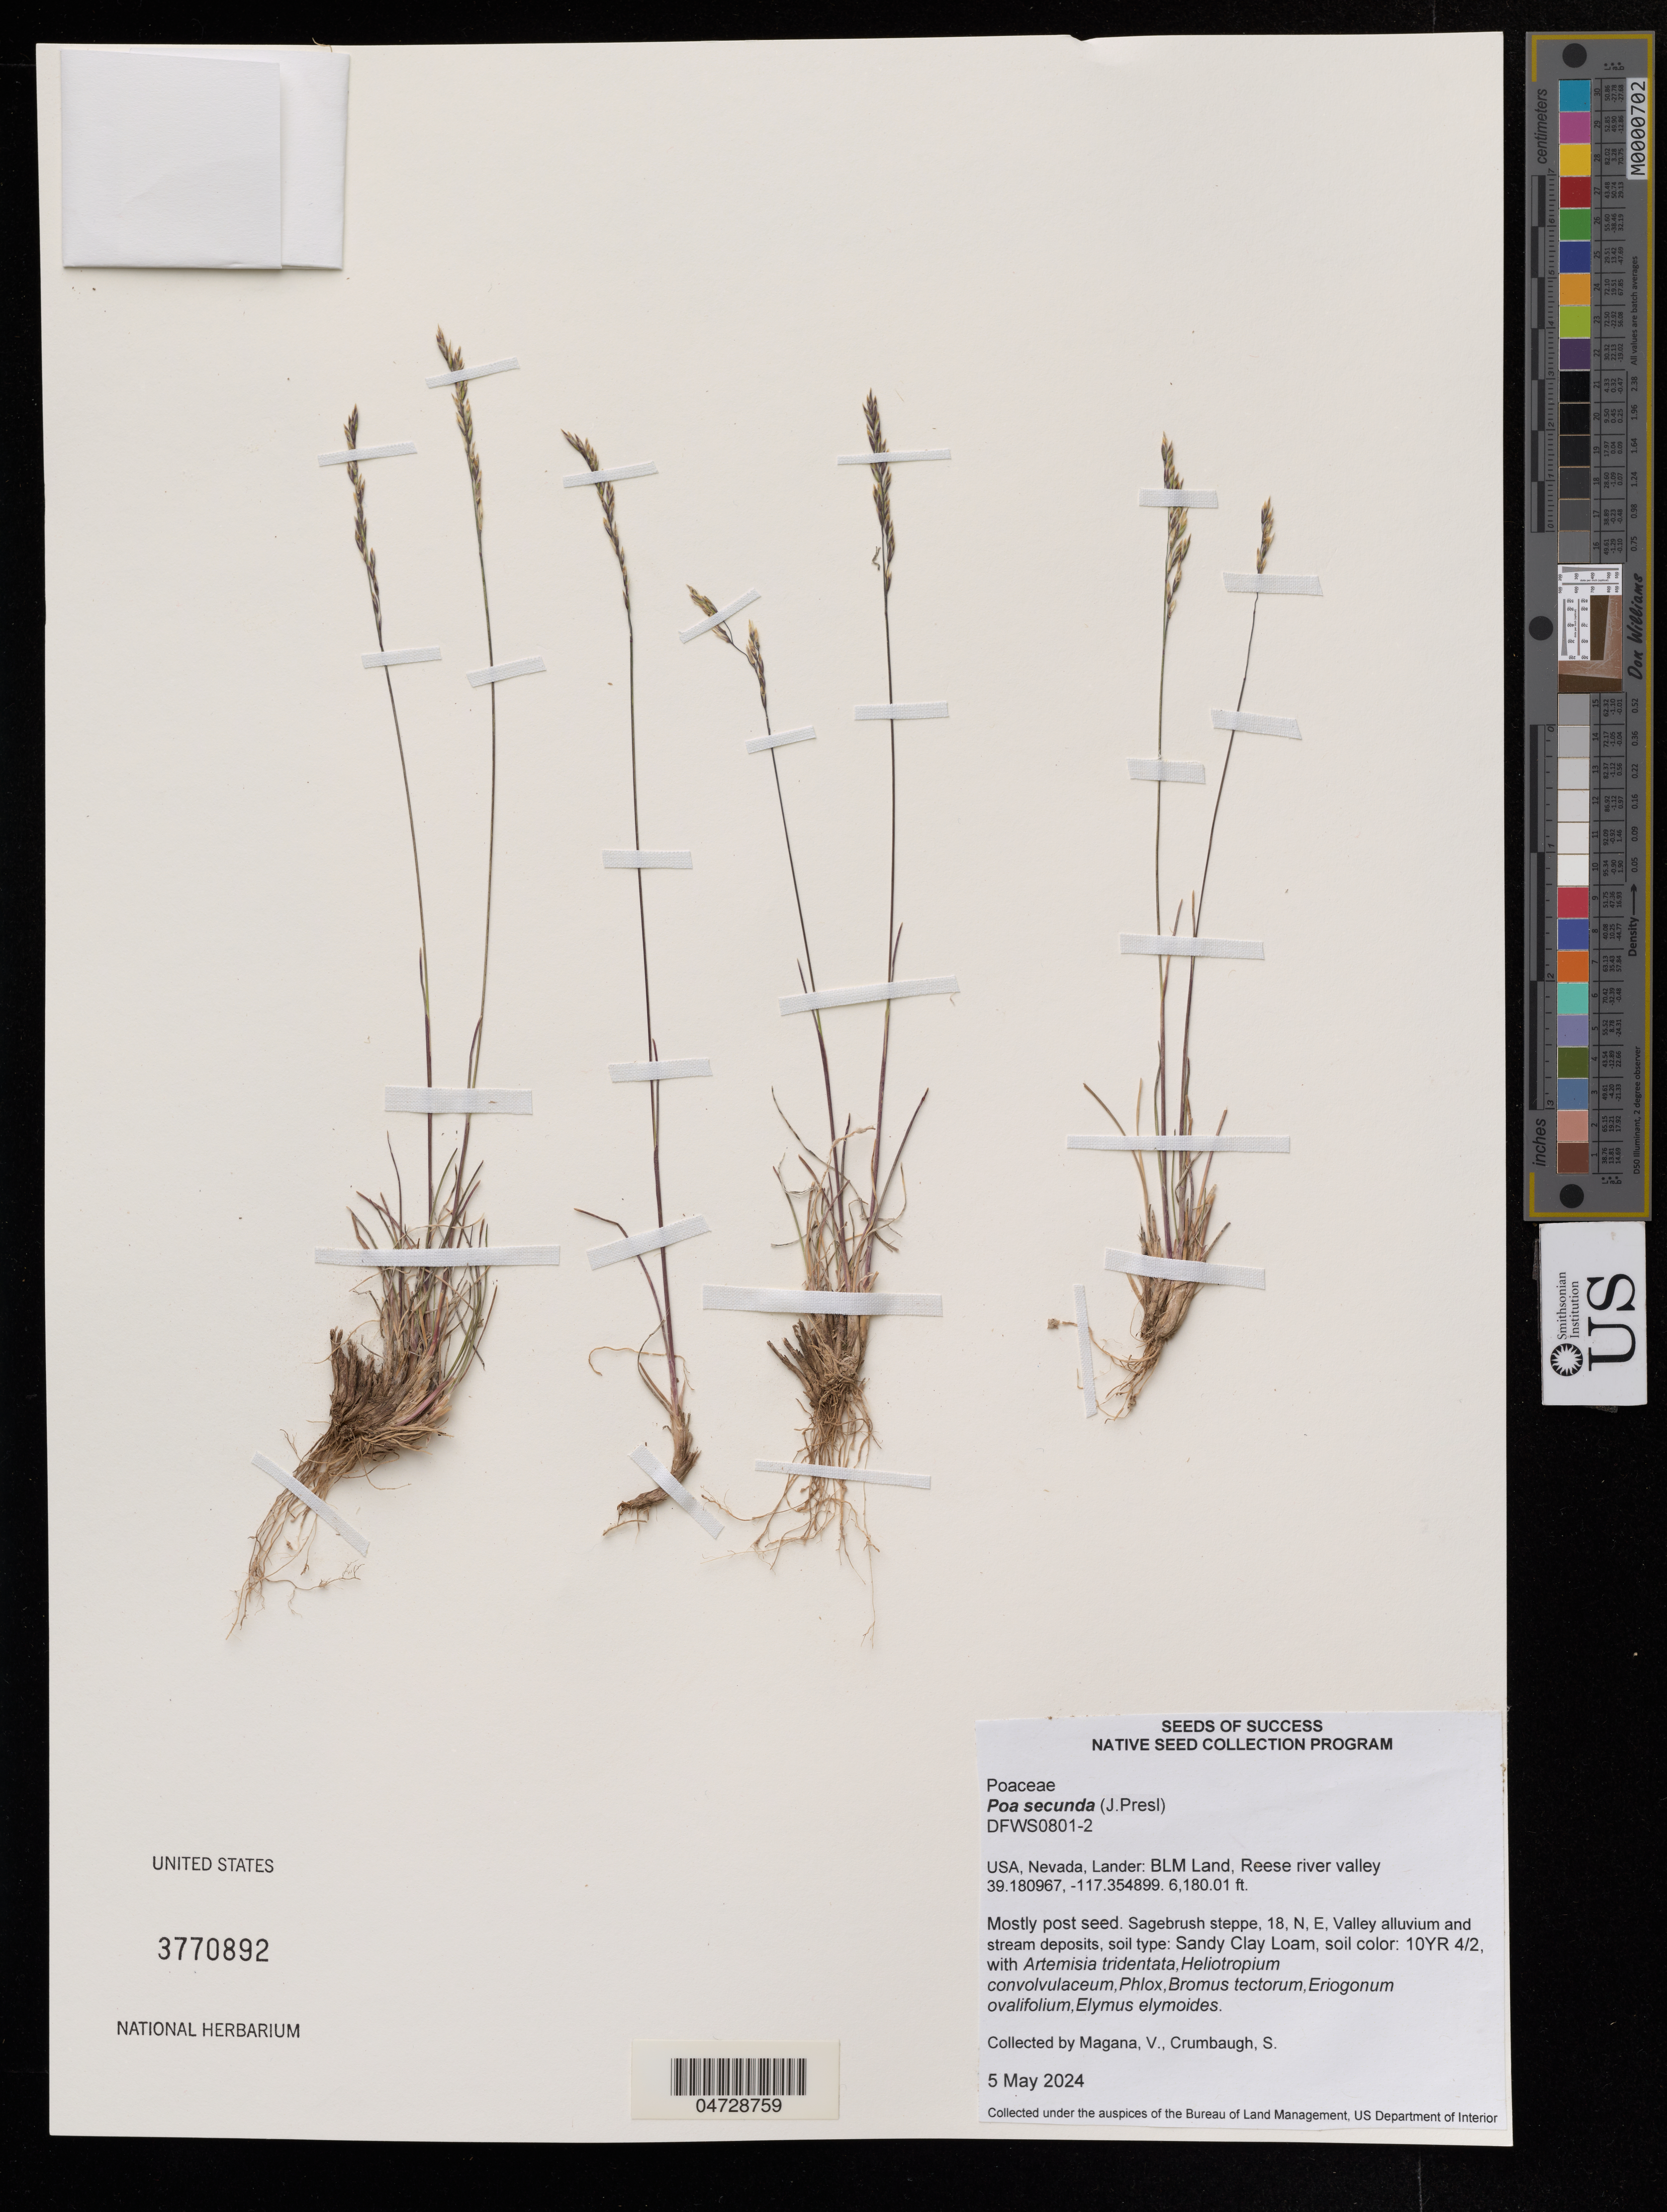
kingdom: Plantae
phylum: Tracheophyta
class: Liliopsida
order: Poales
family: Poaceae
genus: Poa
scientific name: Poa secunda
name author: J. Presl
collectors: V. Magana & S. Crumbaug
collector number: DFWS0801-2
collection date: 2024-05-05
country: United States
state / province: Nevada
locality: Lander: BLM Land, Reese river Valley.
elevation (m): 1883.67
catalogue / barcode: US 3770892